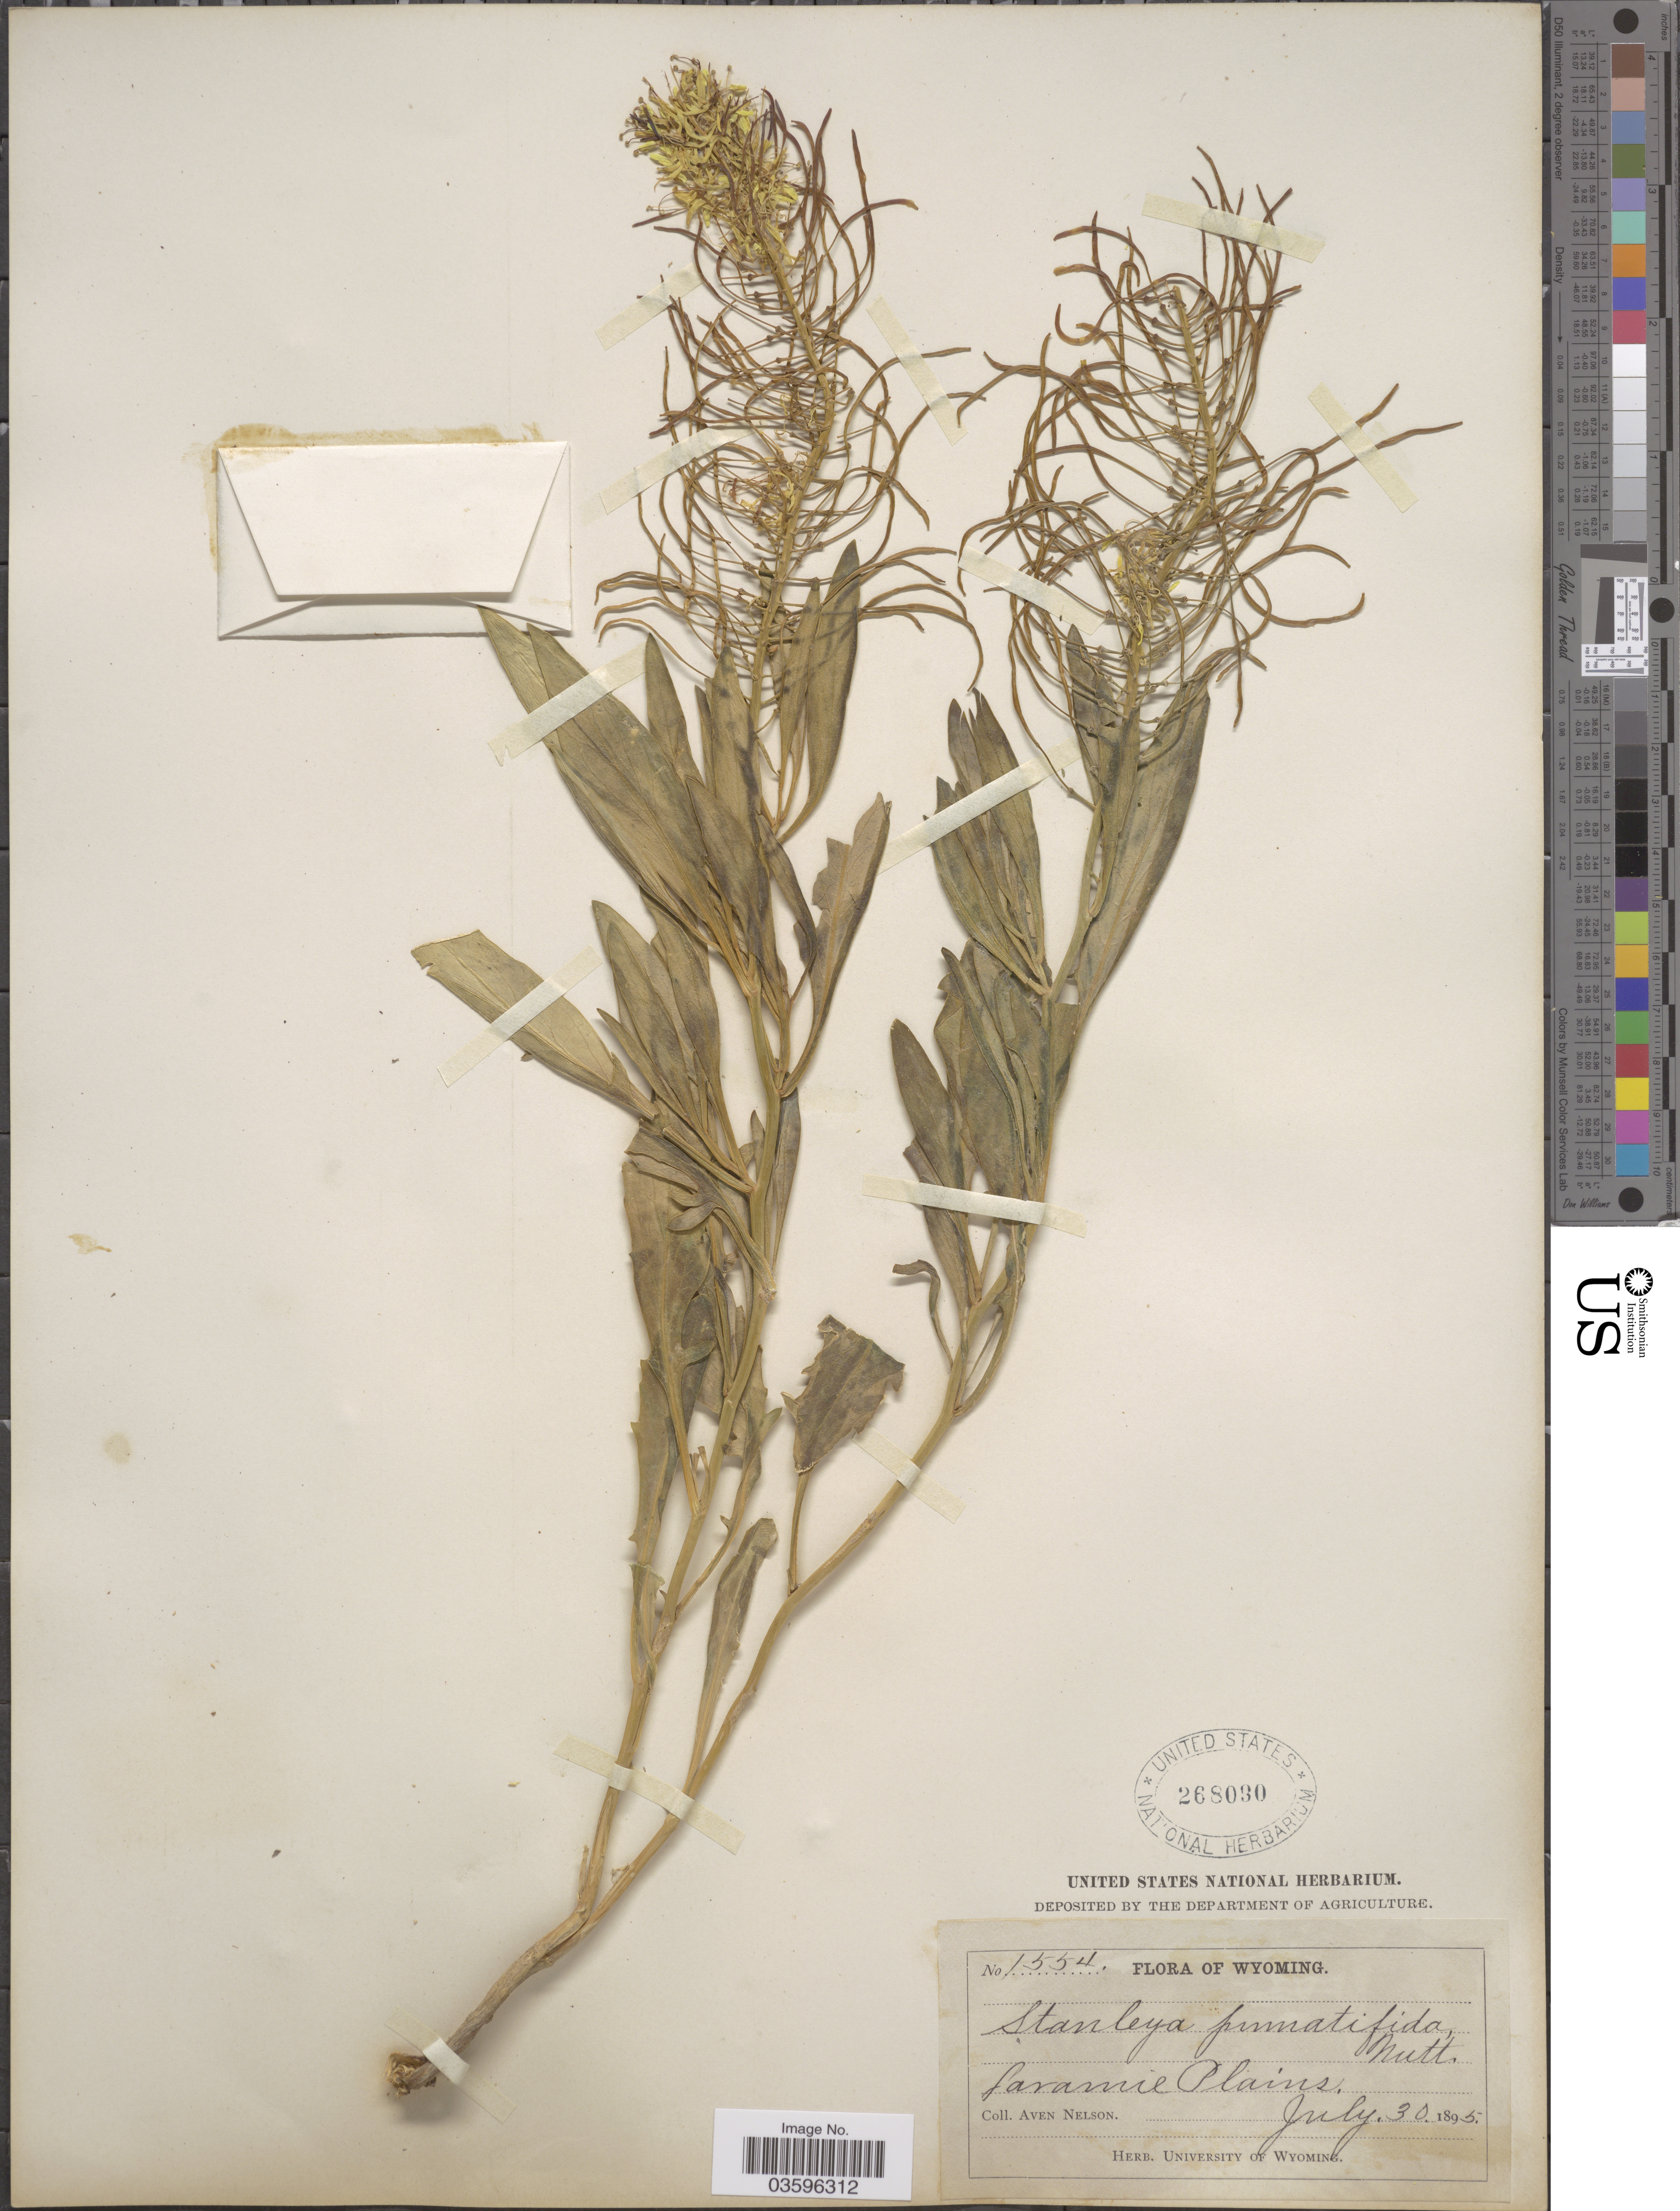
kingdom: Plantae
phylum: Tracheophyta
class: Magnoliopsida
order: Brassicales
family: Brassicaceae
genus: Stanleya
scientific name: Stanleya pinnata var. integrifolia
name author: (E. James) Rollins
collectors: A. Nelson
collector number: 1554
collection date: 1895-07-30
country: United States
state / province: Wyoming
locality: Laramie Plains.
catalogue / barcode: US 268030